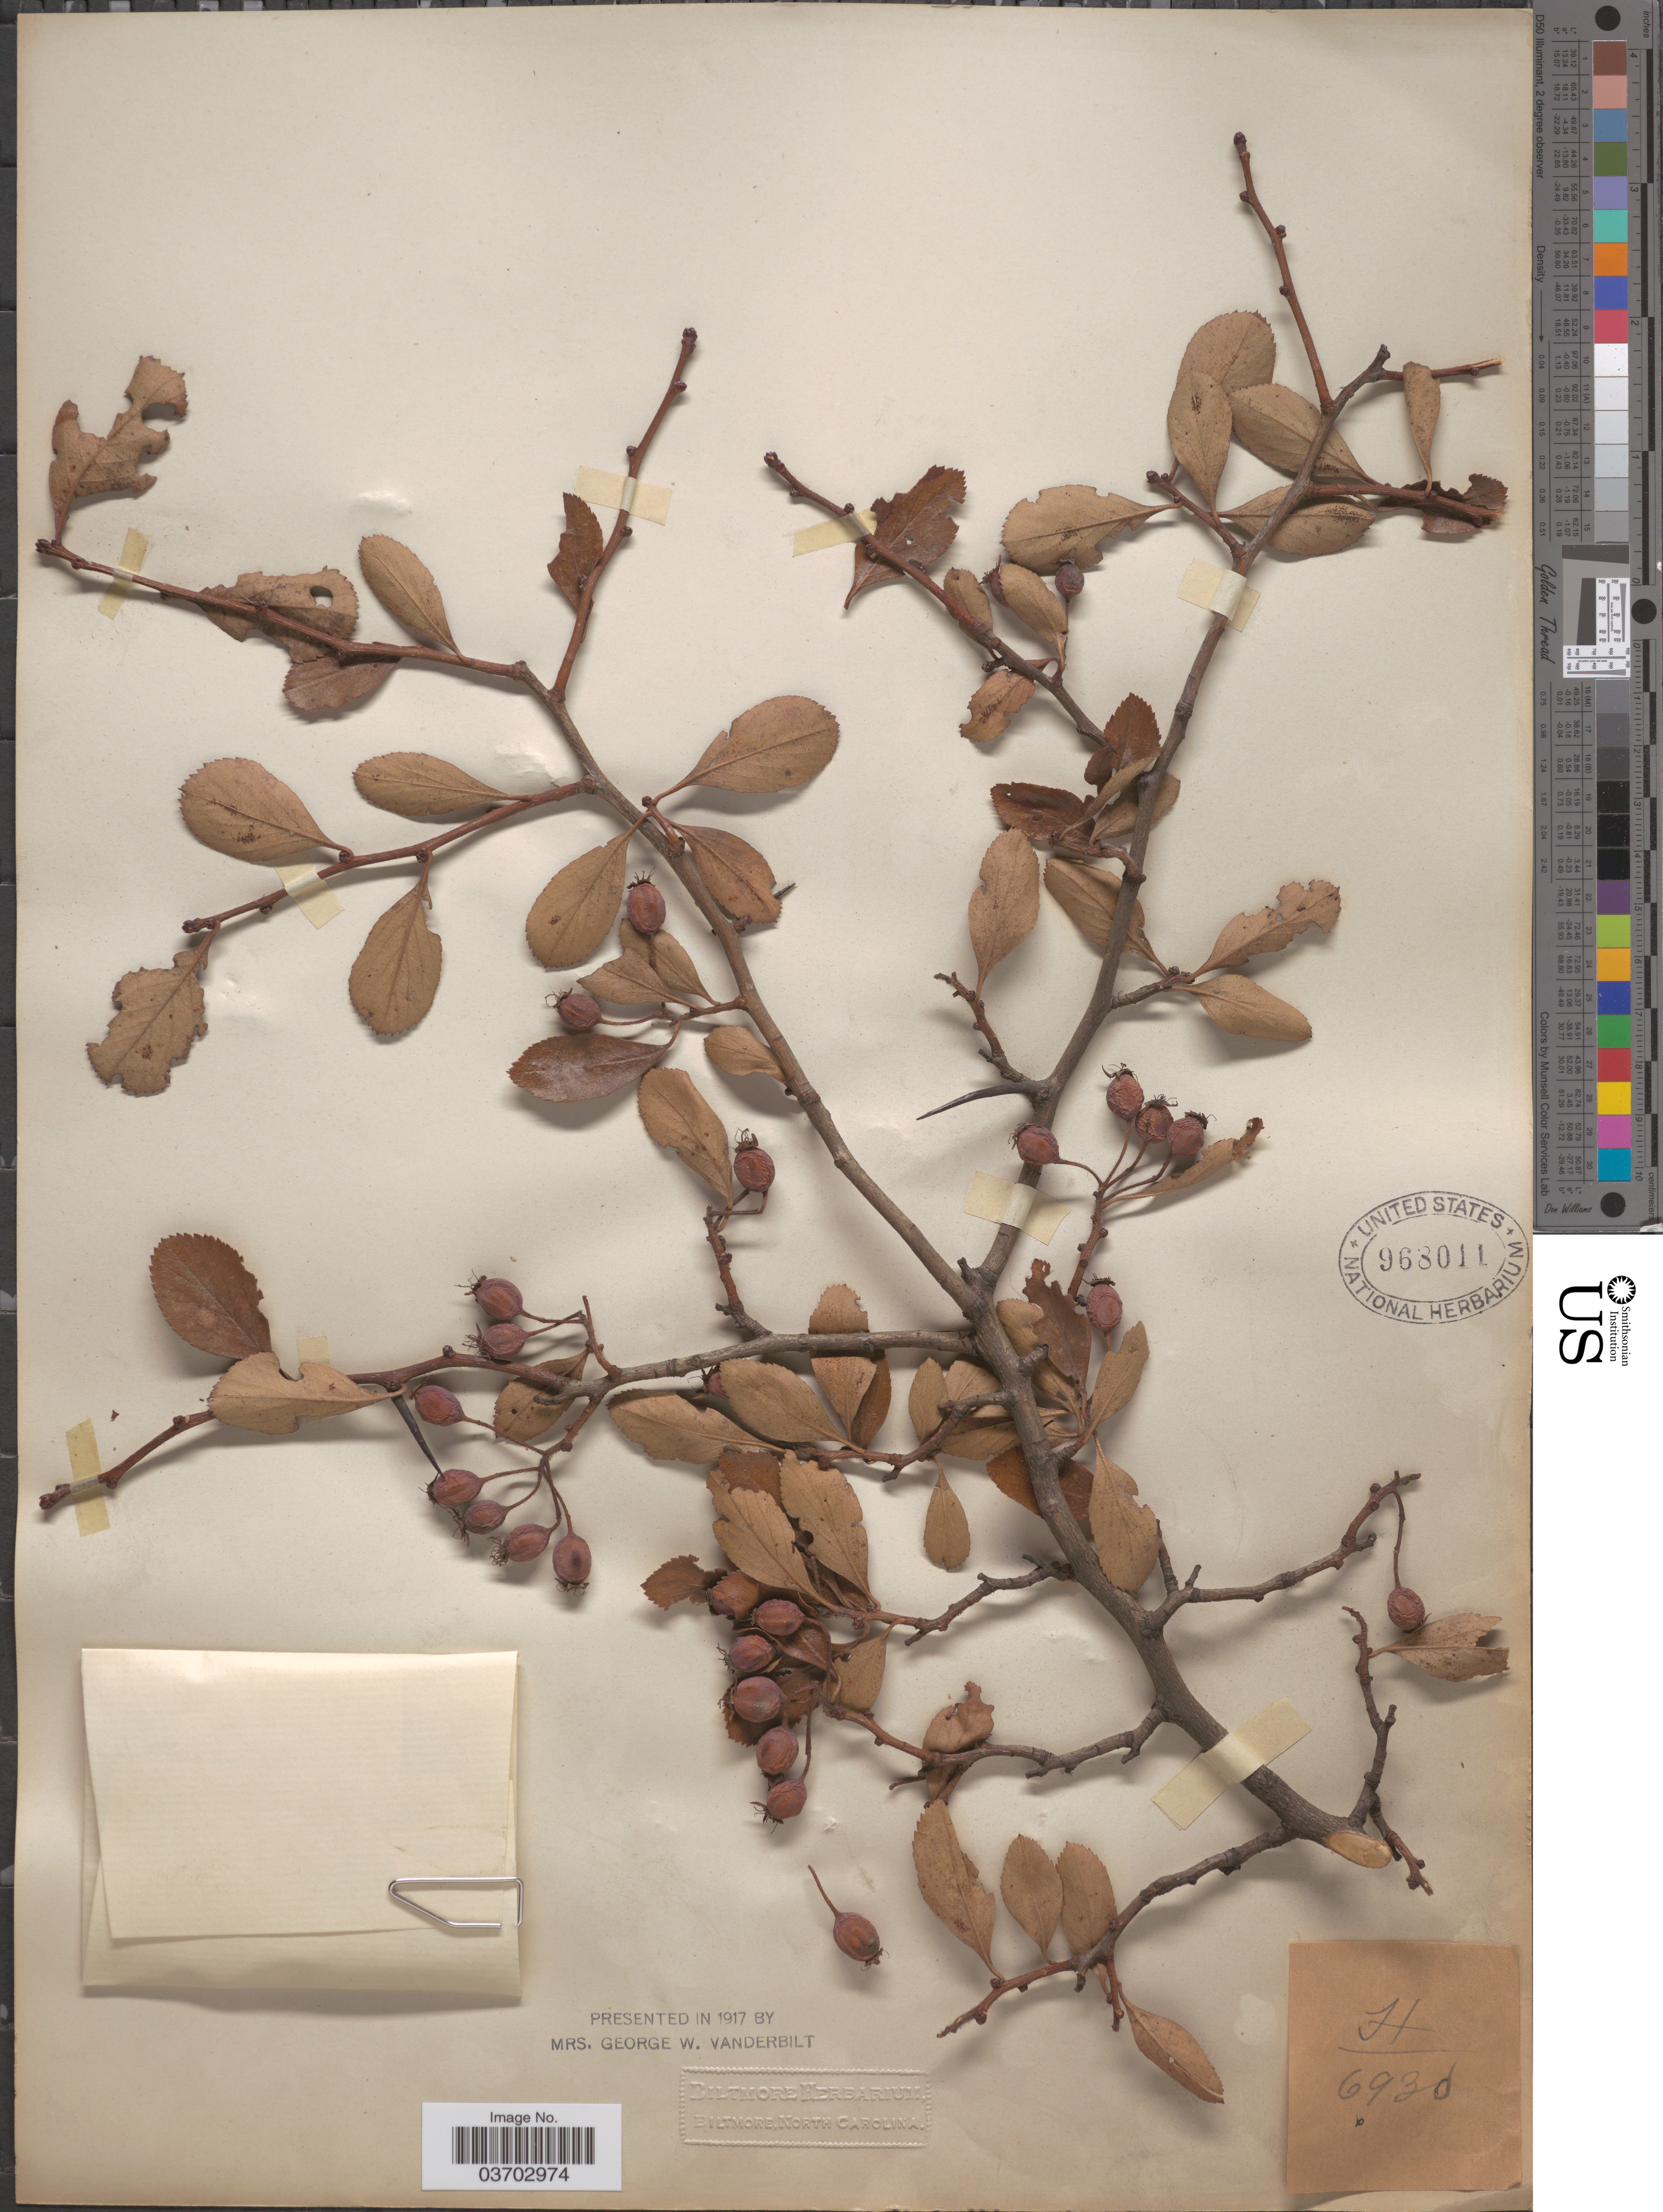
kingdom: Plantae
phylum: Tracheophyta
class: Magnoliopsida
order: Rosales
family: Rosaceae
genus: Crataegus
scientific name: Crataegus sp.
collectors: ex herb. Biltmore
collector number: H/6930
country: United States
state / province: North Carolina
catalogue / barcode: US 968011